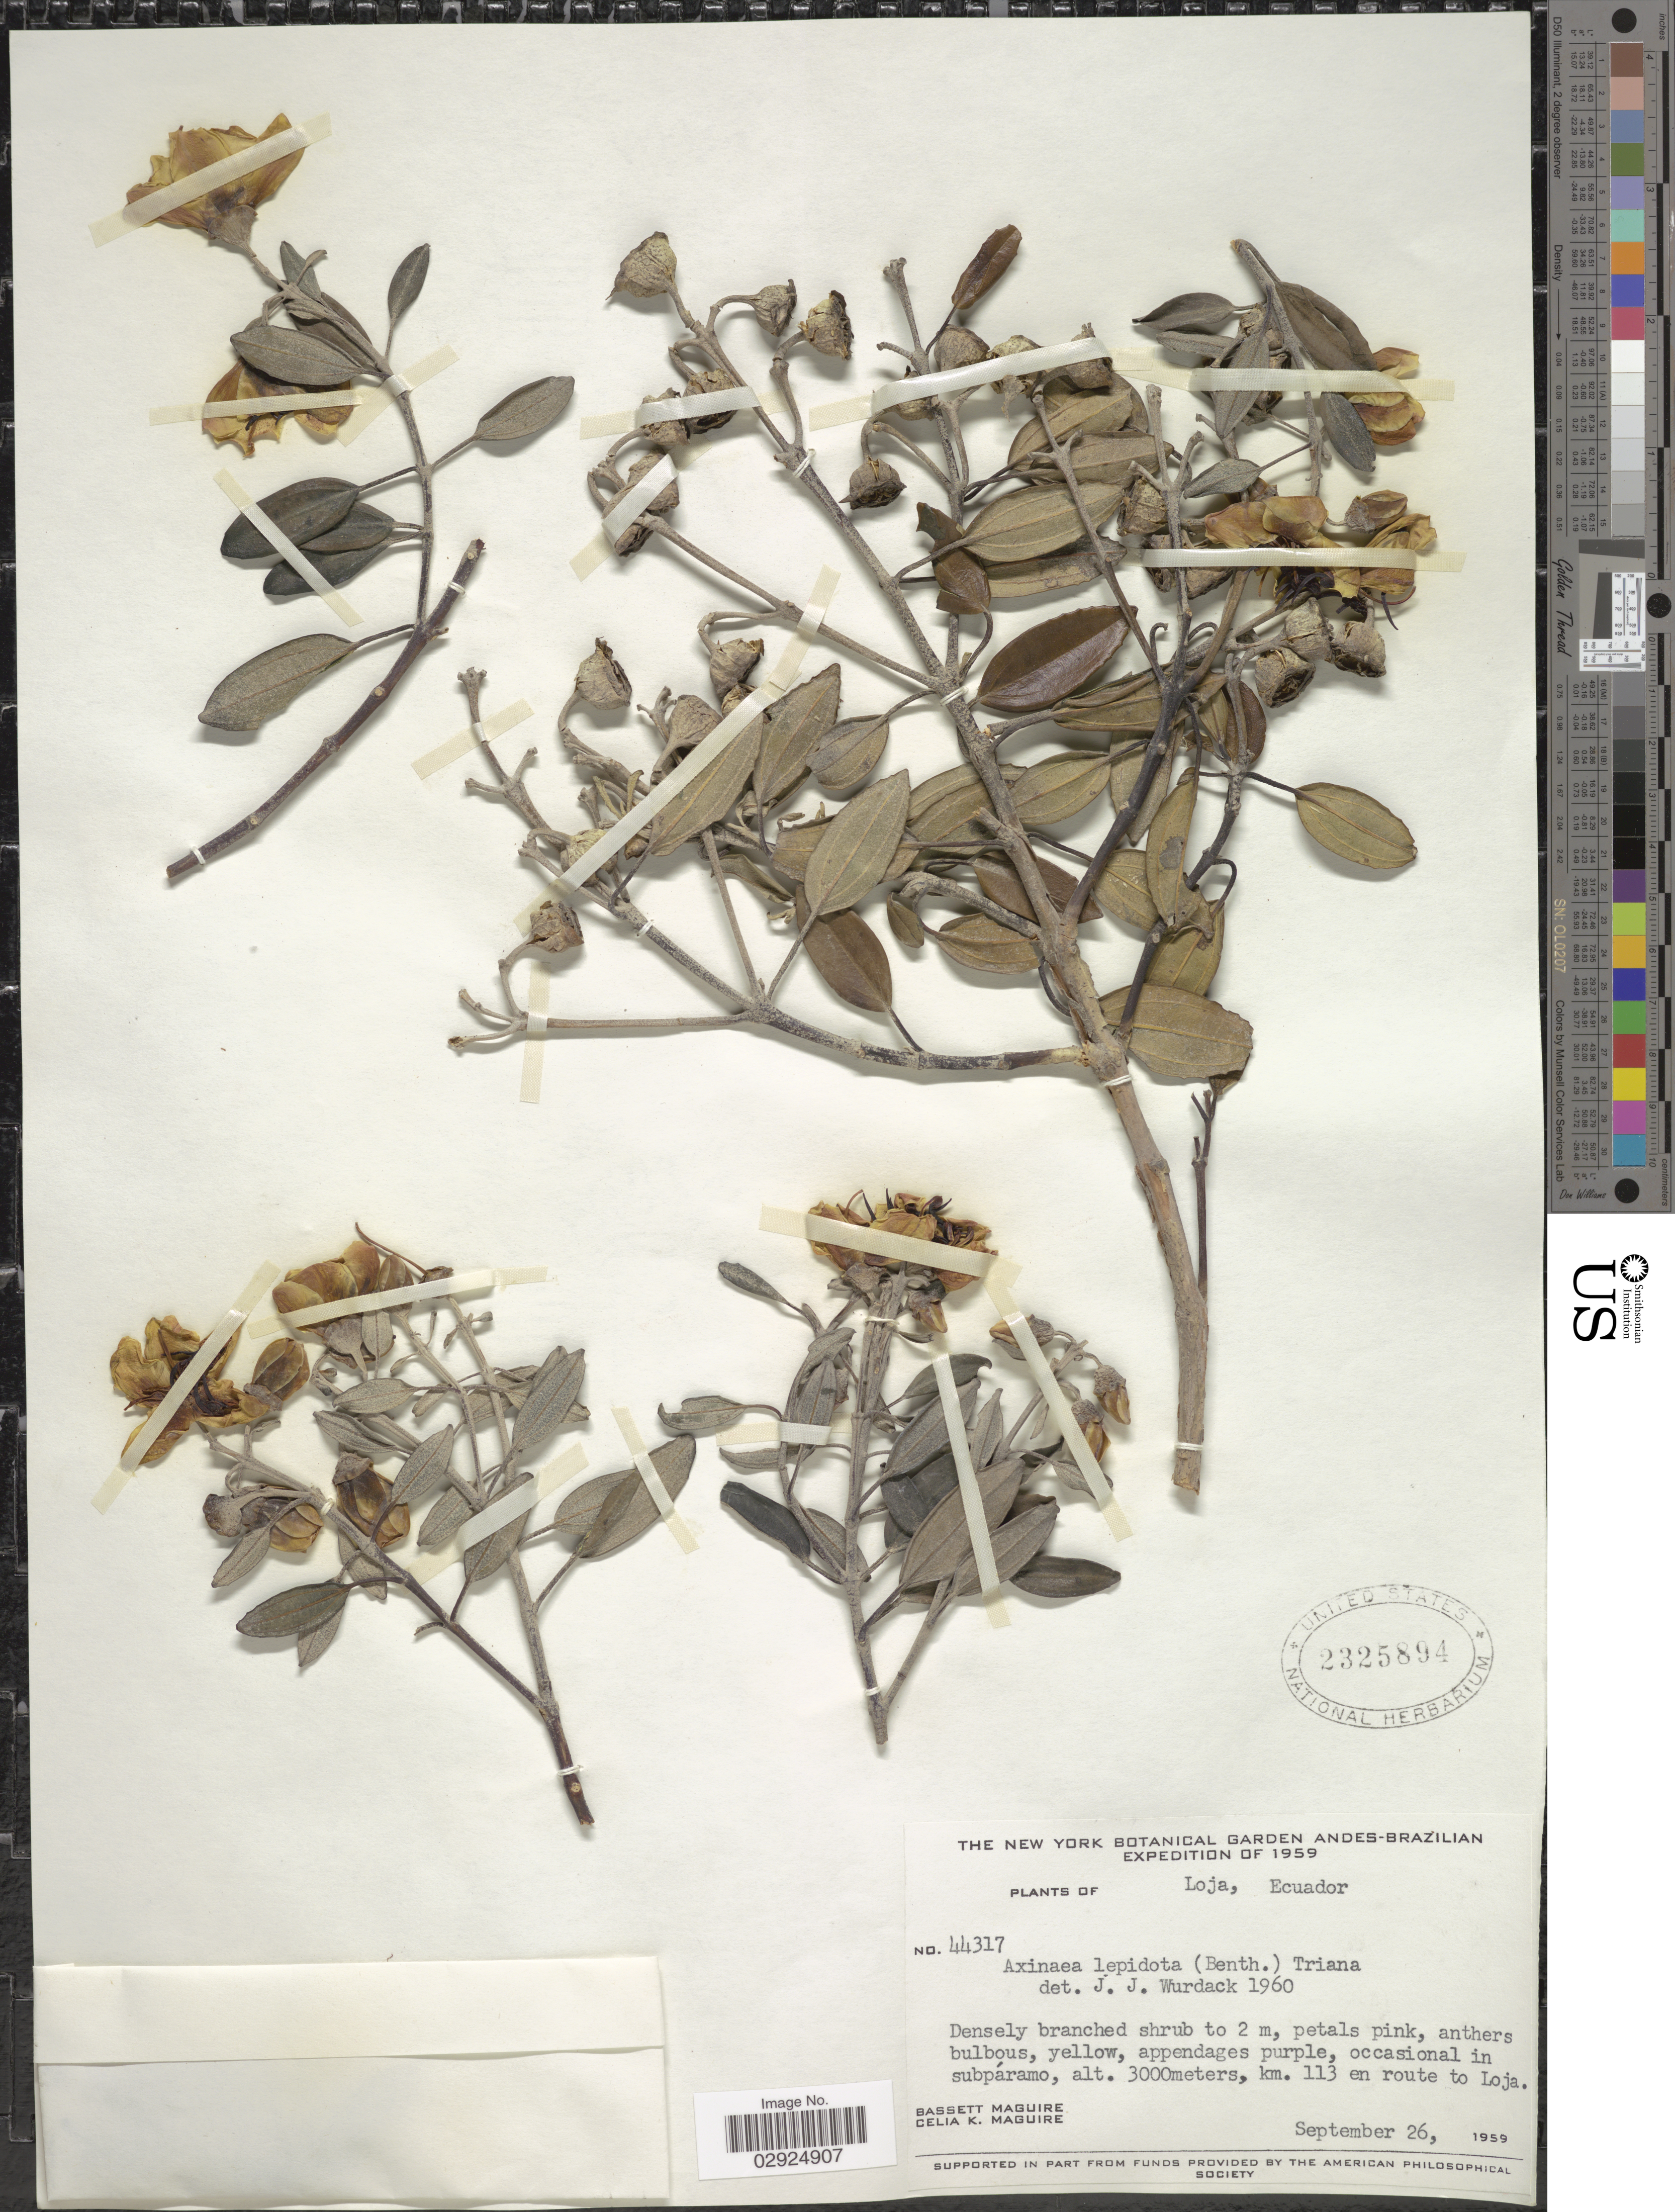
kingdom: Plantae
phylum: Tracheophyta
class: Magnoliopsida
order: Myrtales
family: Melastomataceae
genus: Axinaea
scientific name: Axinaea merianiae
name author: (DC.) Triana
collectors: B. Maguire & C. K. Maguire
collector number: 44317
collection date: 1959-09-26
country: Ecuador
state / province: Loja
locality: Km. 113 en route to Loja.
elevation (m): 3000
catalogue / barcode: US 2325894